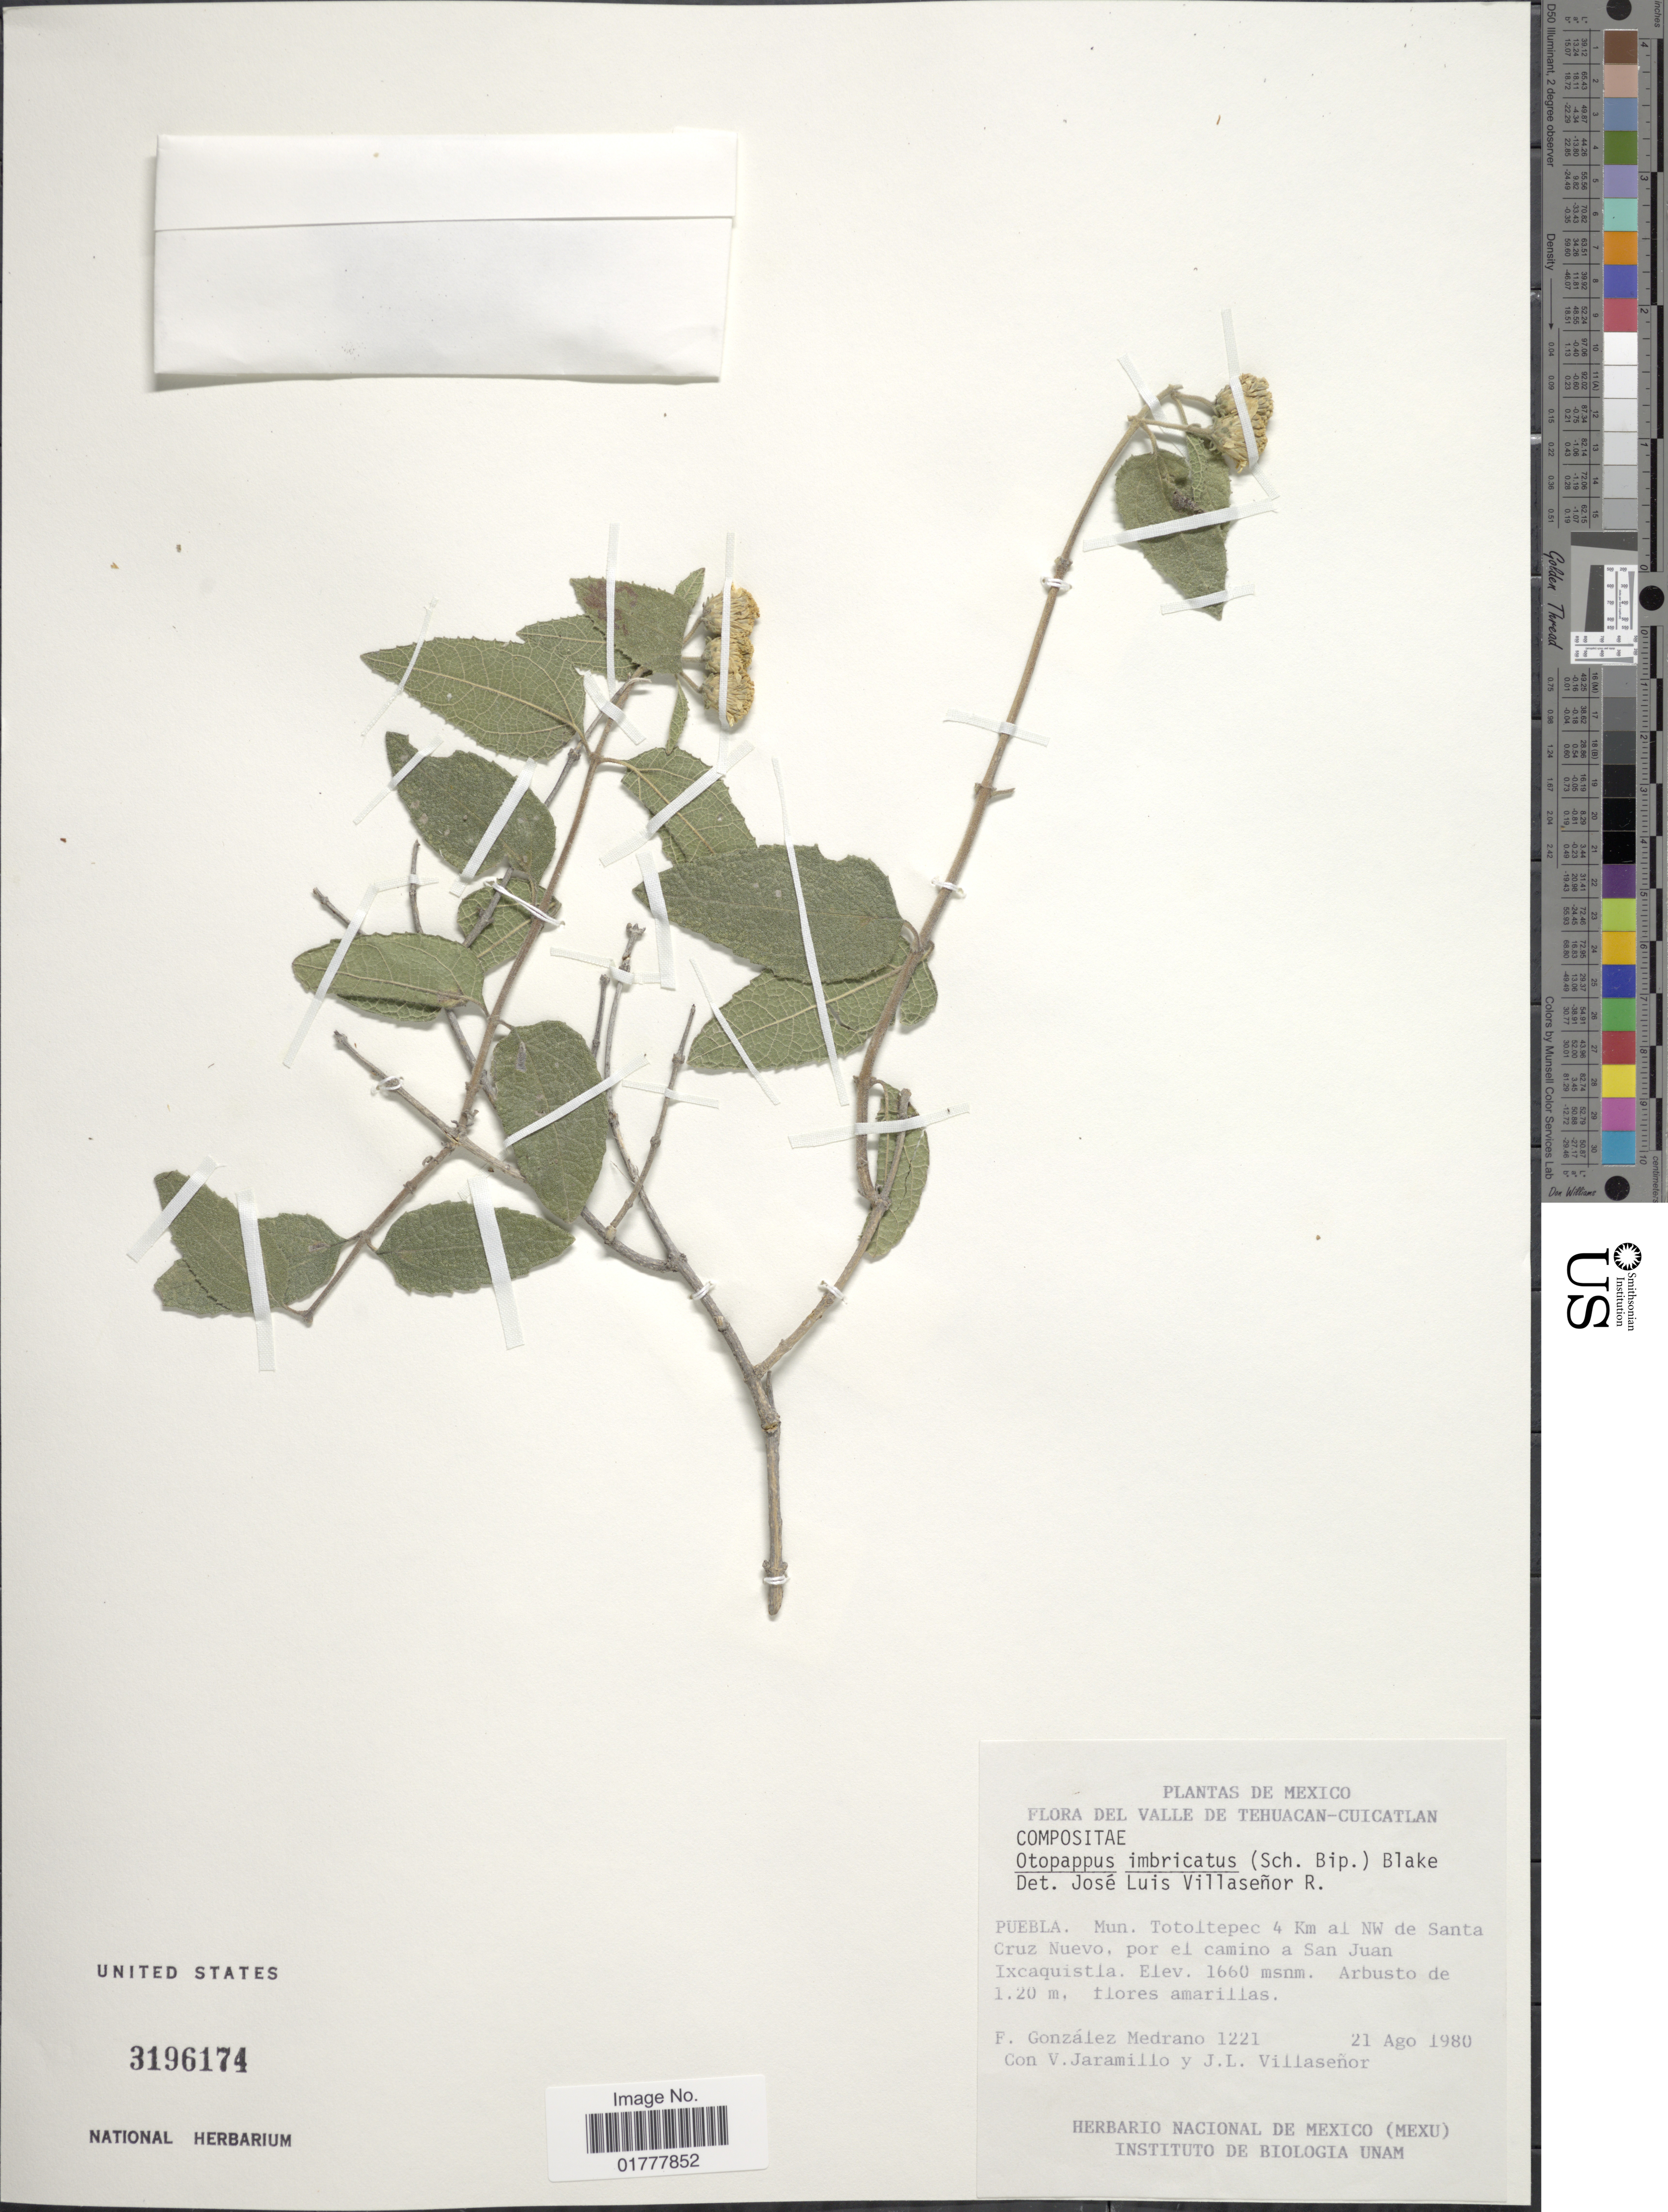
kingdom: Plantae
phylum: Tracheophyta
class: Magnoliopsida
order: Asterales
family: Asteraceae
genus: Otopappus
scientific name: Otopappus imbricatus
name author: (Sch. Bip.) S.F. Blake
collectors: F. Medrano, V. Jaramillo & J. Villaseñor R.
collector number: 1221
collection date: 1980-08-21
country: Mexico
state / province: Puebla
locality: Puebla, Mun. Totoltepec 4 Km al NW de Santa Cruz Nuevo, por el camino a San JUan Ixcaquistla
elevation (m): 1660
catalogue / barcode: US 3196174